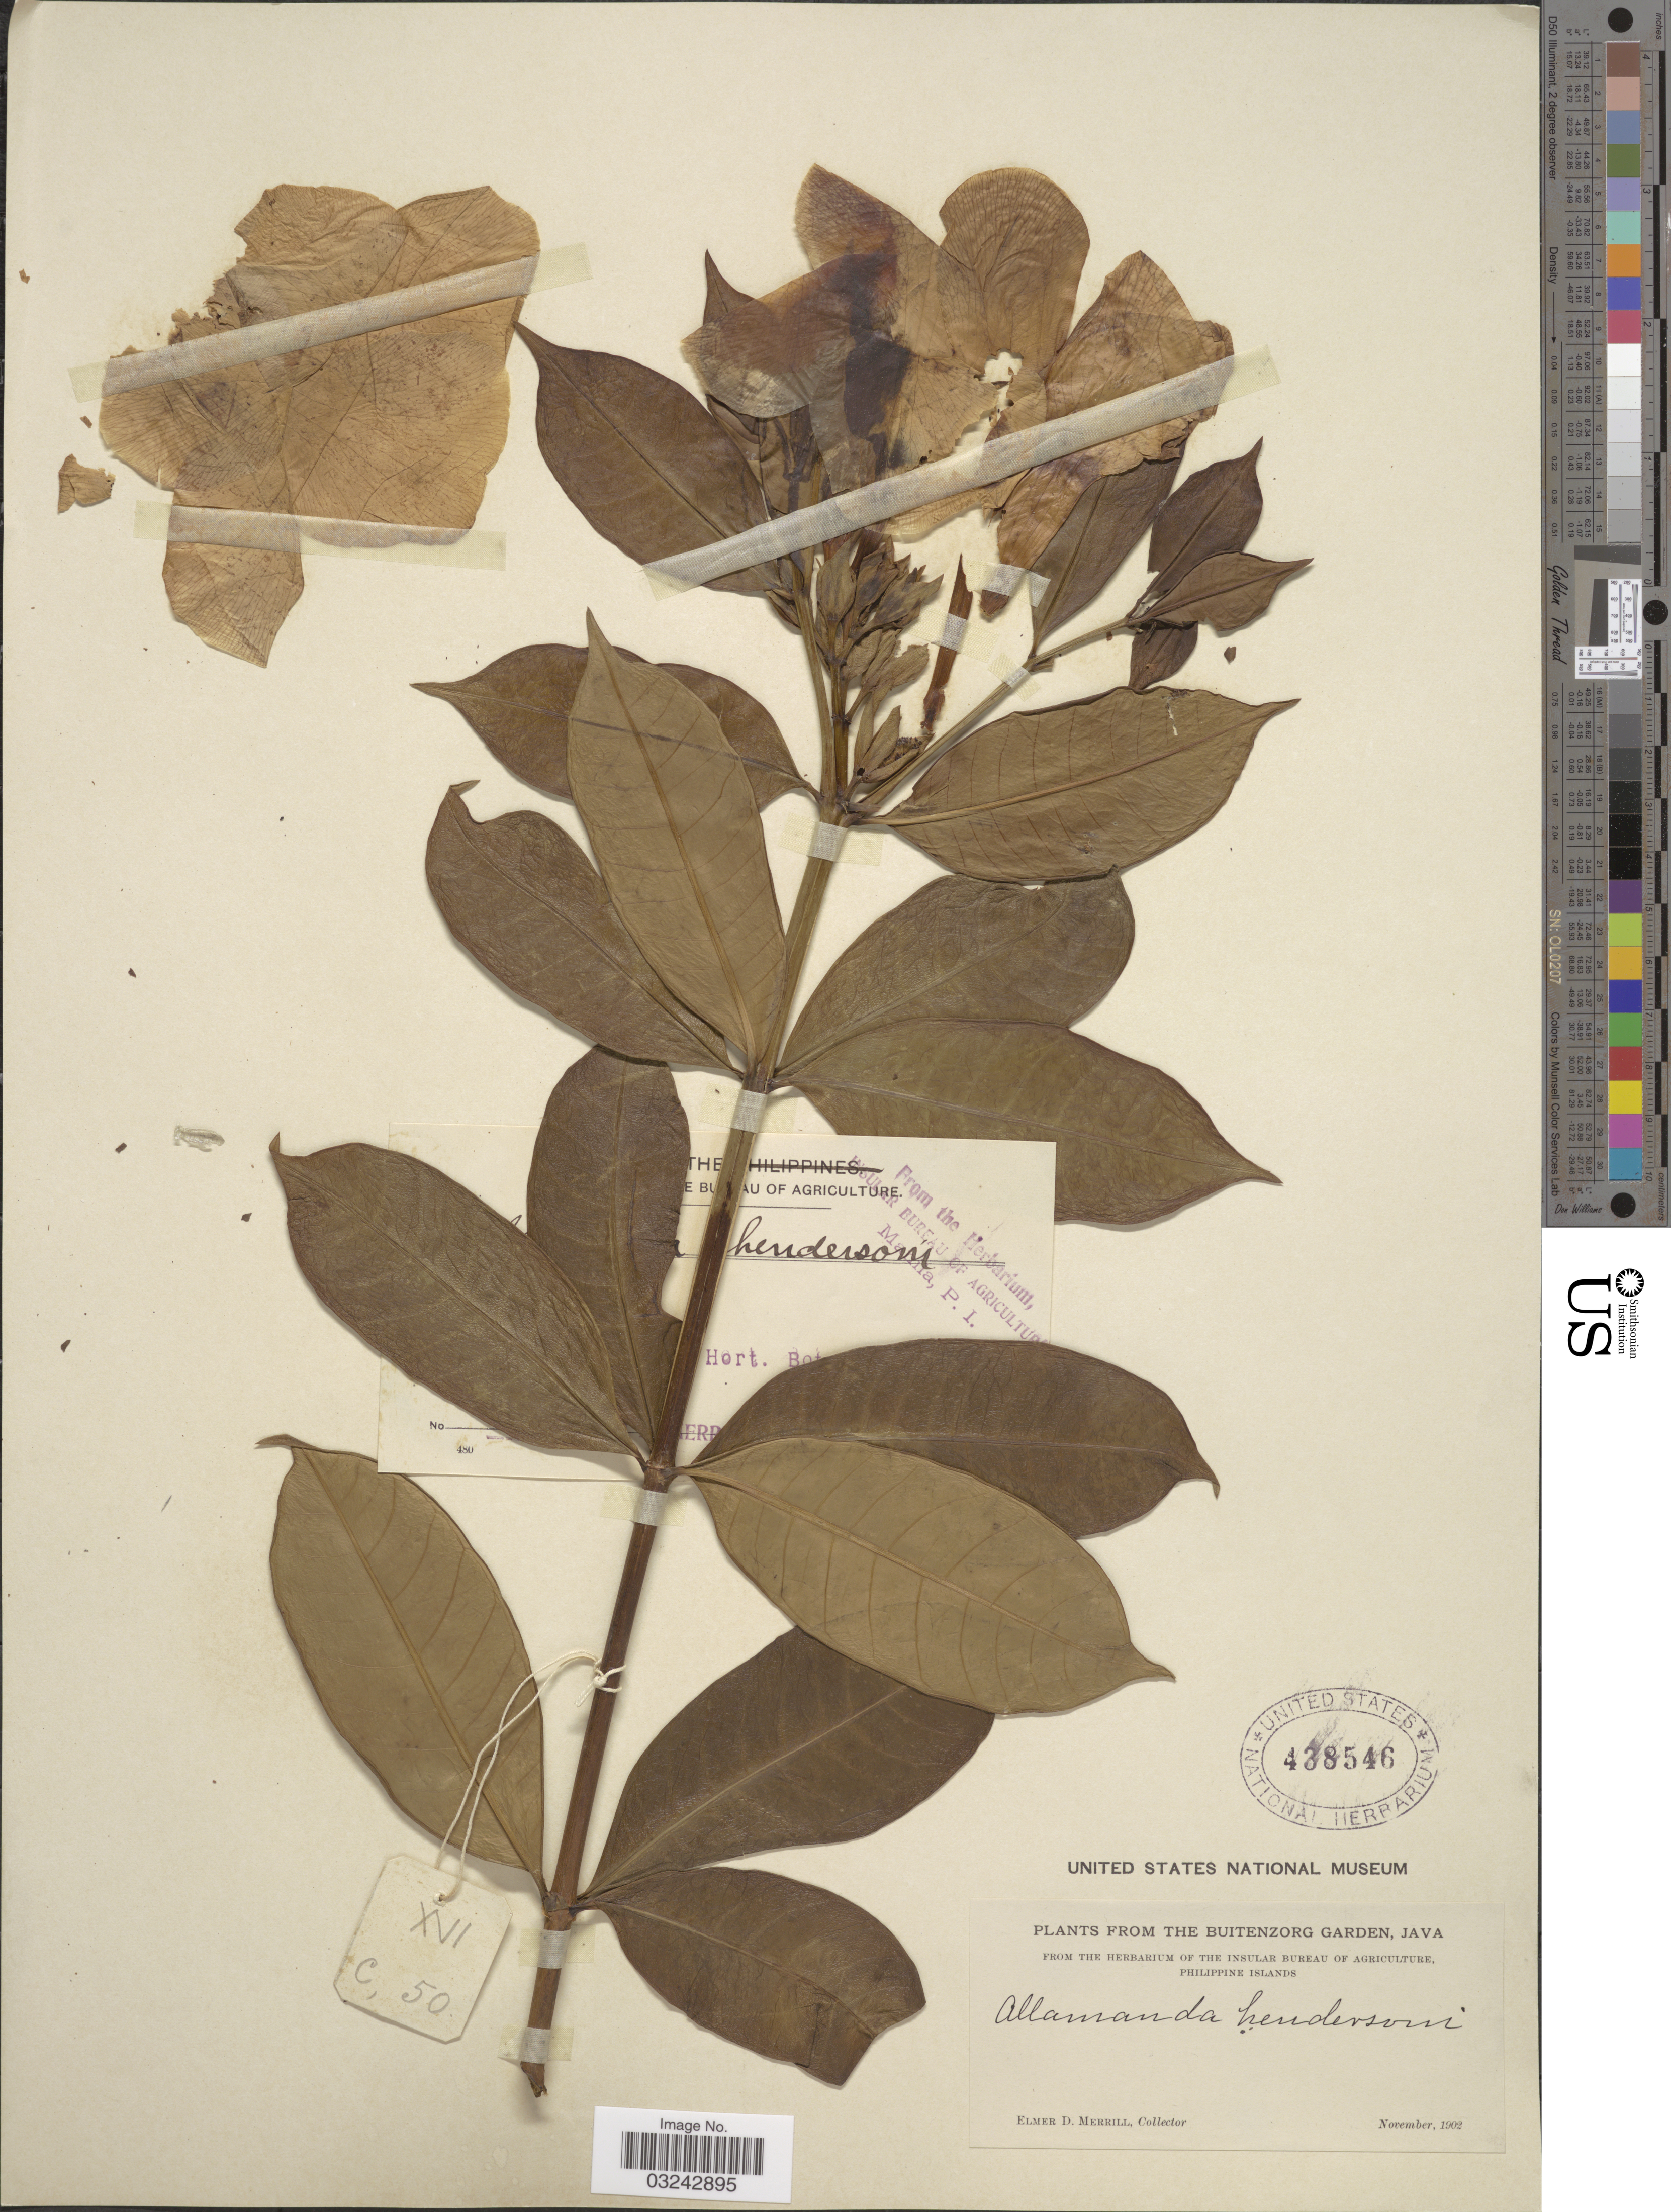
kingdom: Plantae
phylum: Tracheophyta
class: Magnoliopsida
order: Gentianales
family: Apocynaceae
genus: Allamanda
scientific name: Allamanda hendersonii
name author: W. Bull ex Dombrain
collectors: E. D. Merrill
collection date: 1902-11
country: Indonesia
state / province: Java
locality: The Buitenzorg Garden.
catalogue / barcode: US 438546